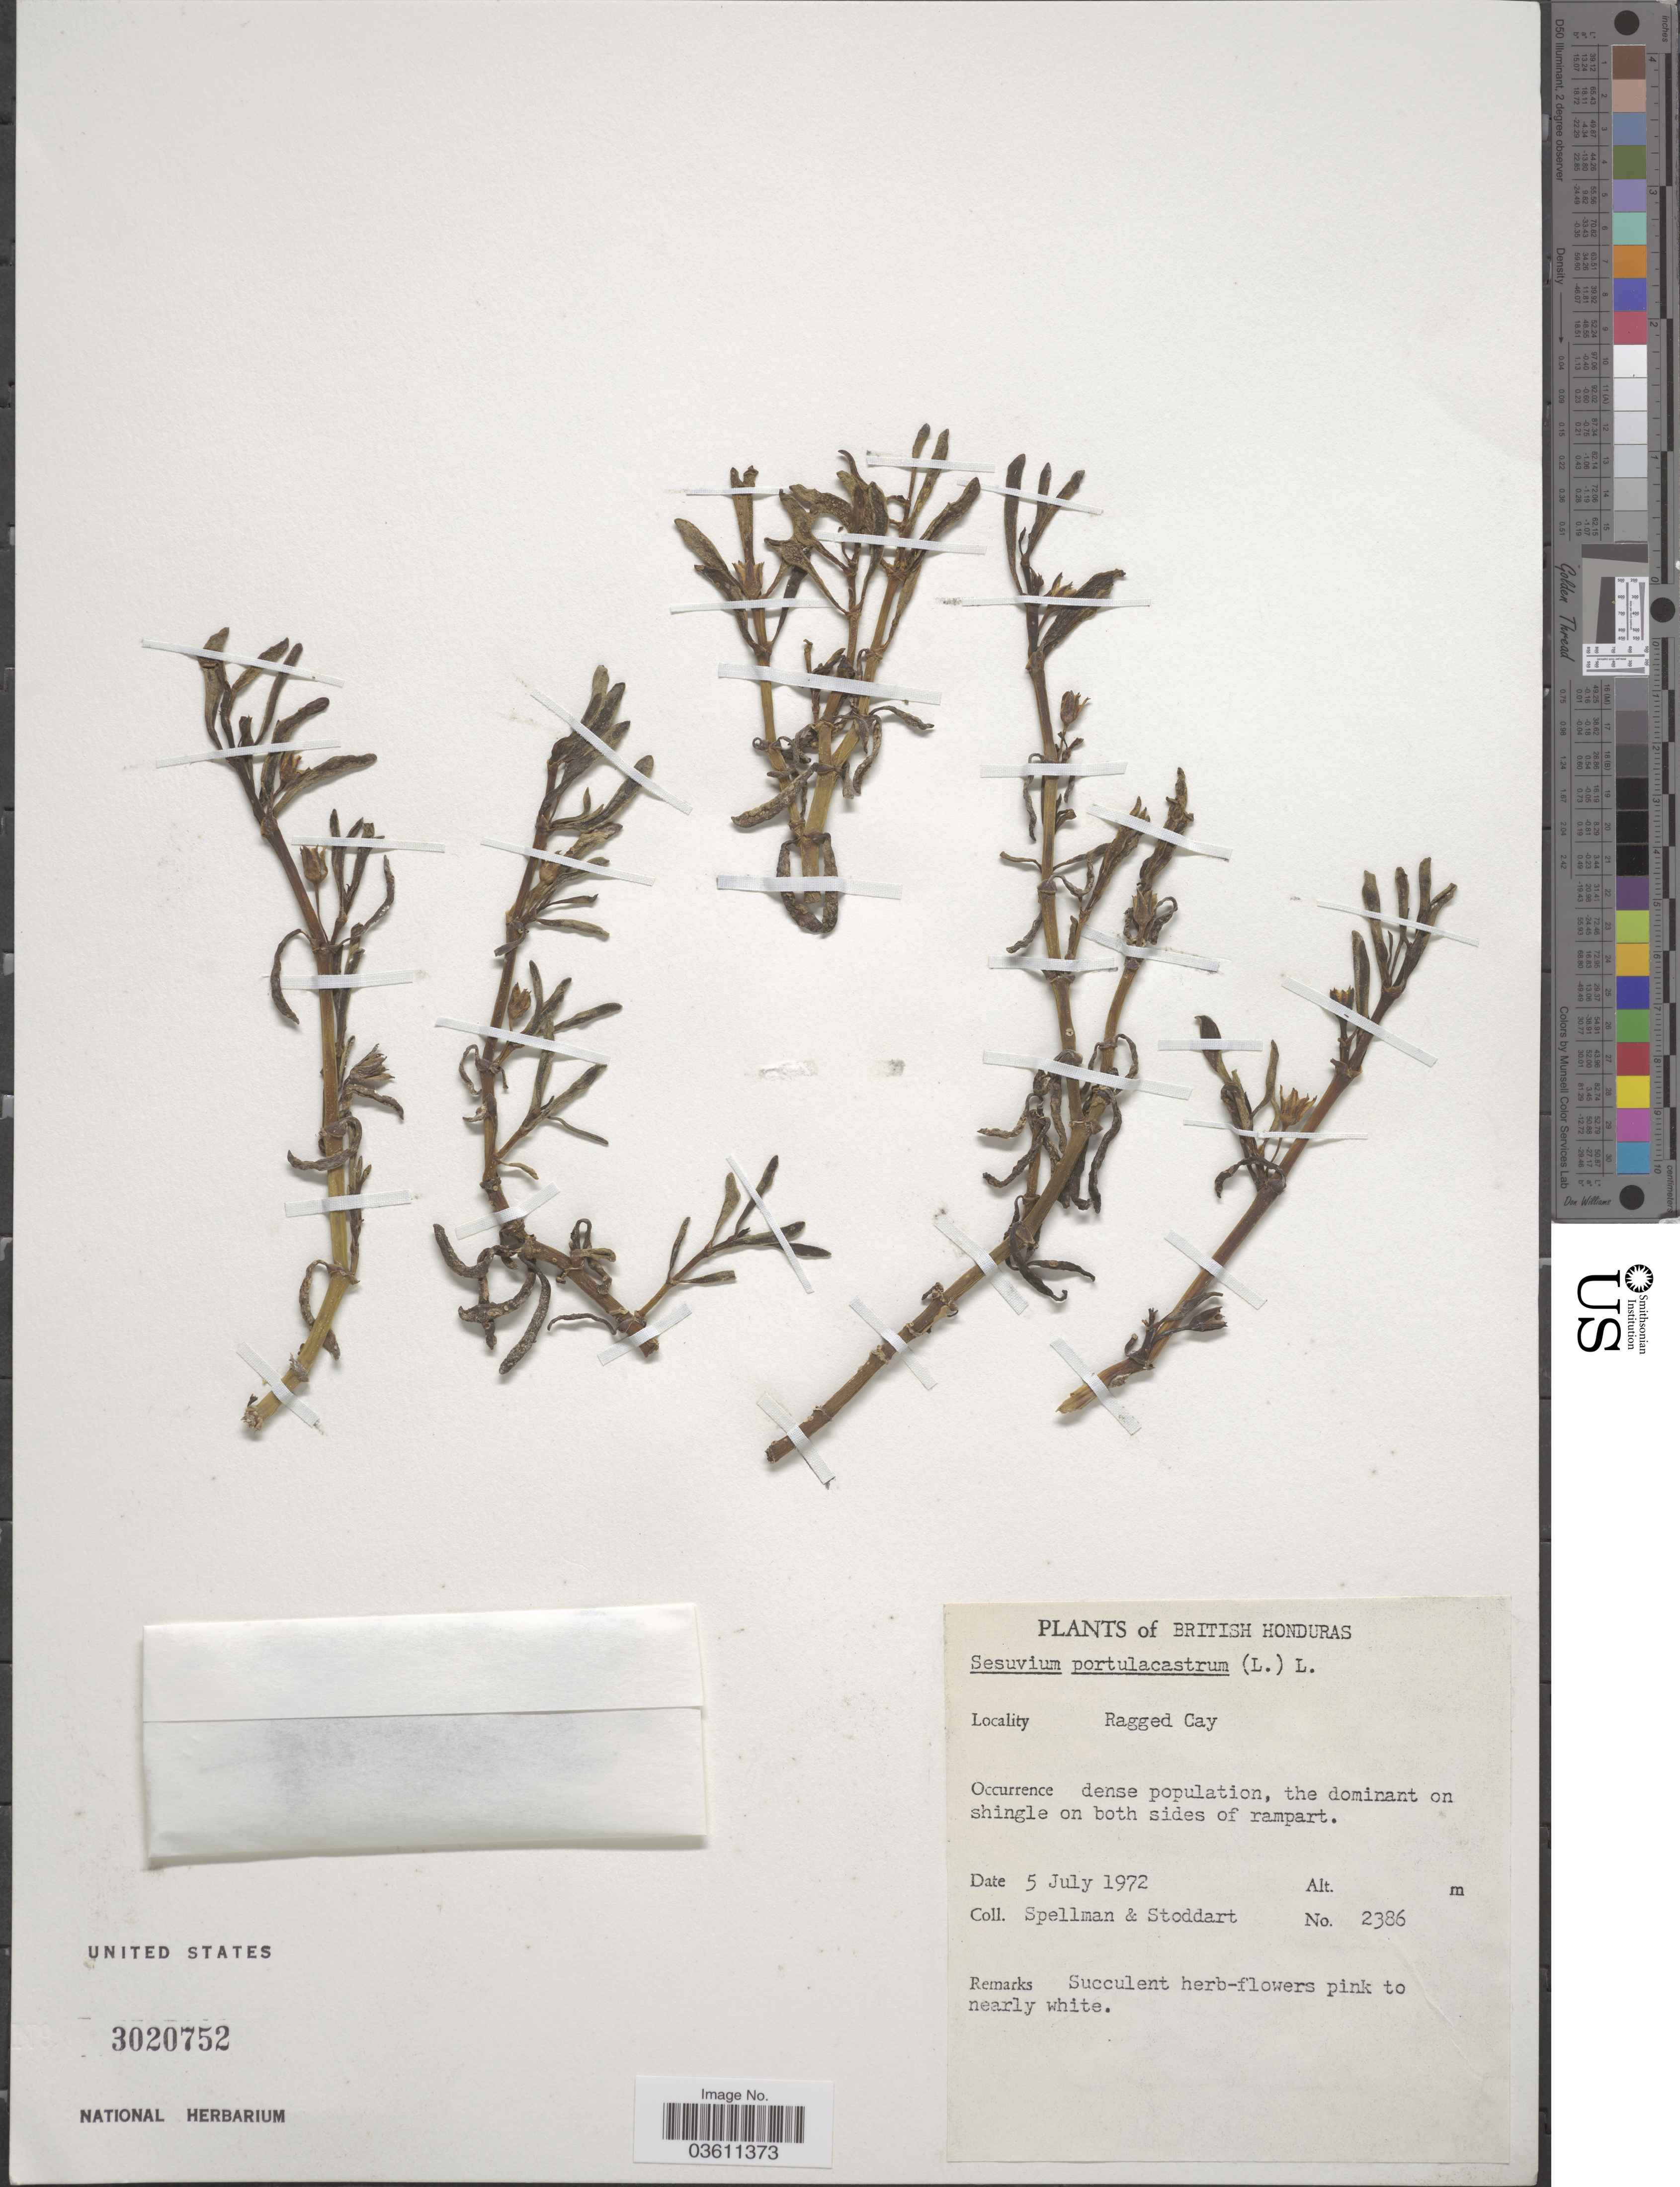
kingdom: Plantae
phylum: Tracheophyta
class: Magnoliopsida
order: Caryophyllales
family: Aizoaceae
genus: Sesuvium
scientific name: Sesuvium portulacastrum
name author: (L.) L.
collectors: Spellman, -- & -. Stoddart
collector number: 2386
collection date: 1972-07-05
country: Belize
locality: British Honduras. Ragged Cay.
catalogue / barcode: US 3020752